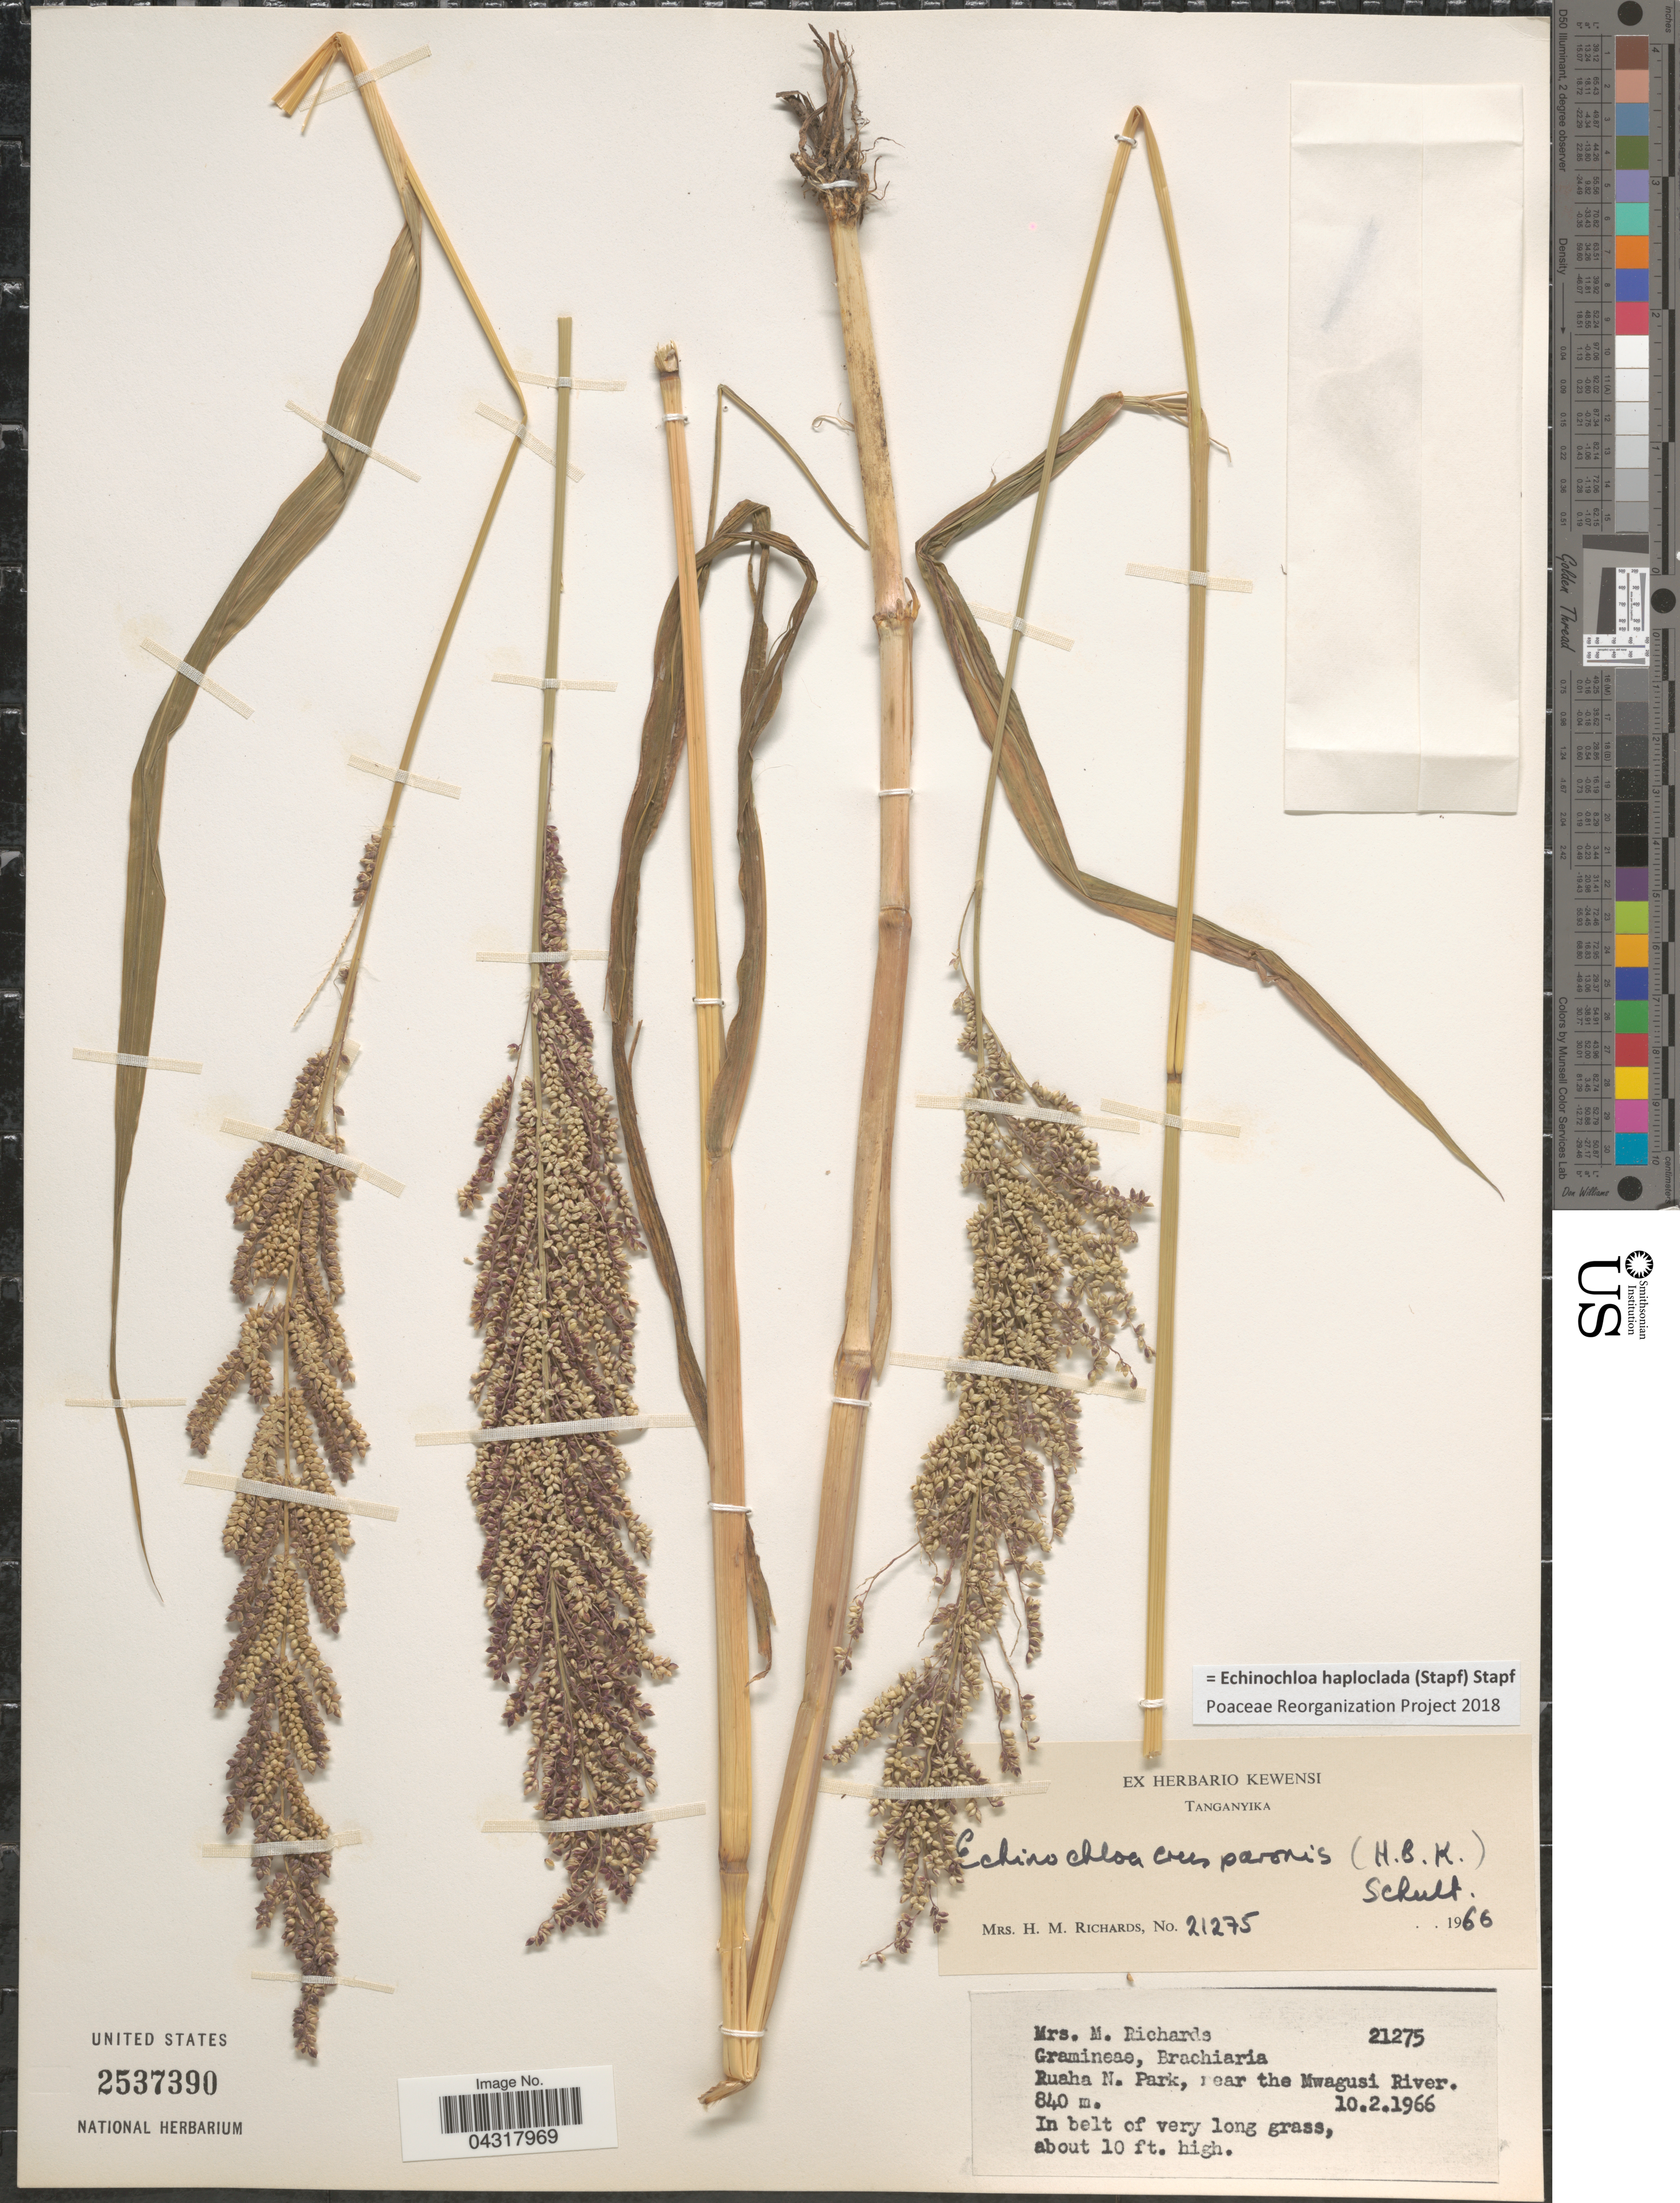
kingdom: Plantae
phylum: Tracheophyta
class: Liliopsida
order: Poales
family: Poaceae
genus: Echinochloa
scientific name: Echinochloa haploclada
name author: (Stapf) Stapf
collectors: M. Richards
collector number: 21275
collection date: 1966-02-10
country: Tanzania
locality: Ruaha N. Park, near the Mwagus River. In belt of very long grass.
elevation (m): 840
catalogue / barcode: US 2537390